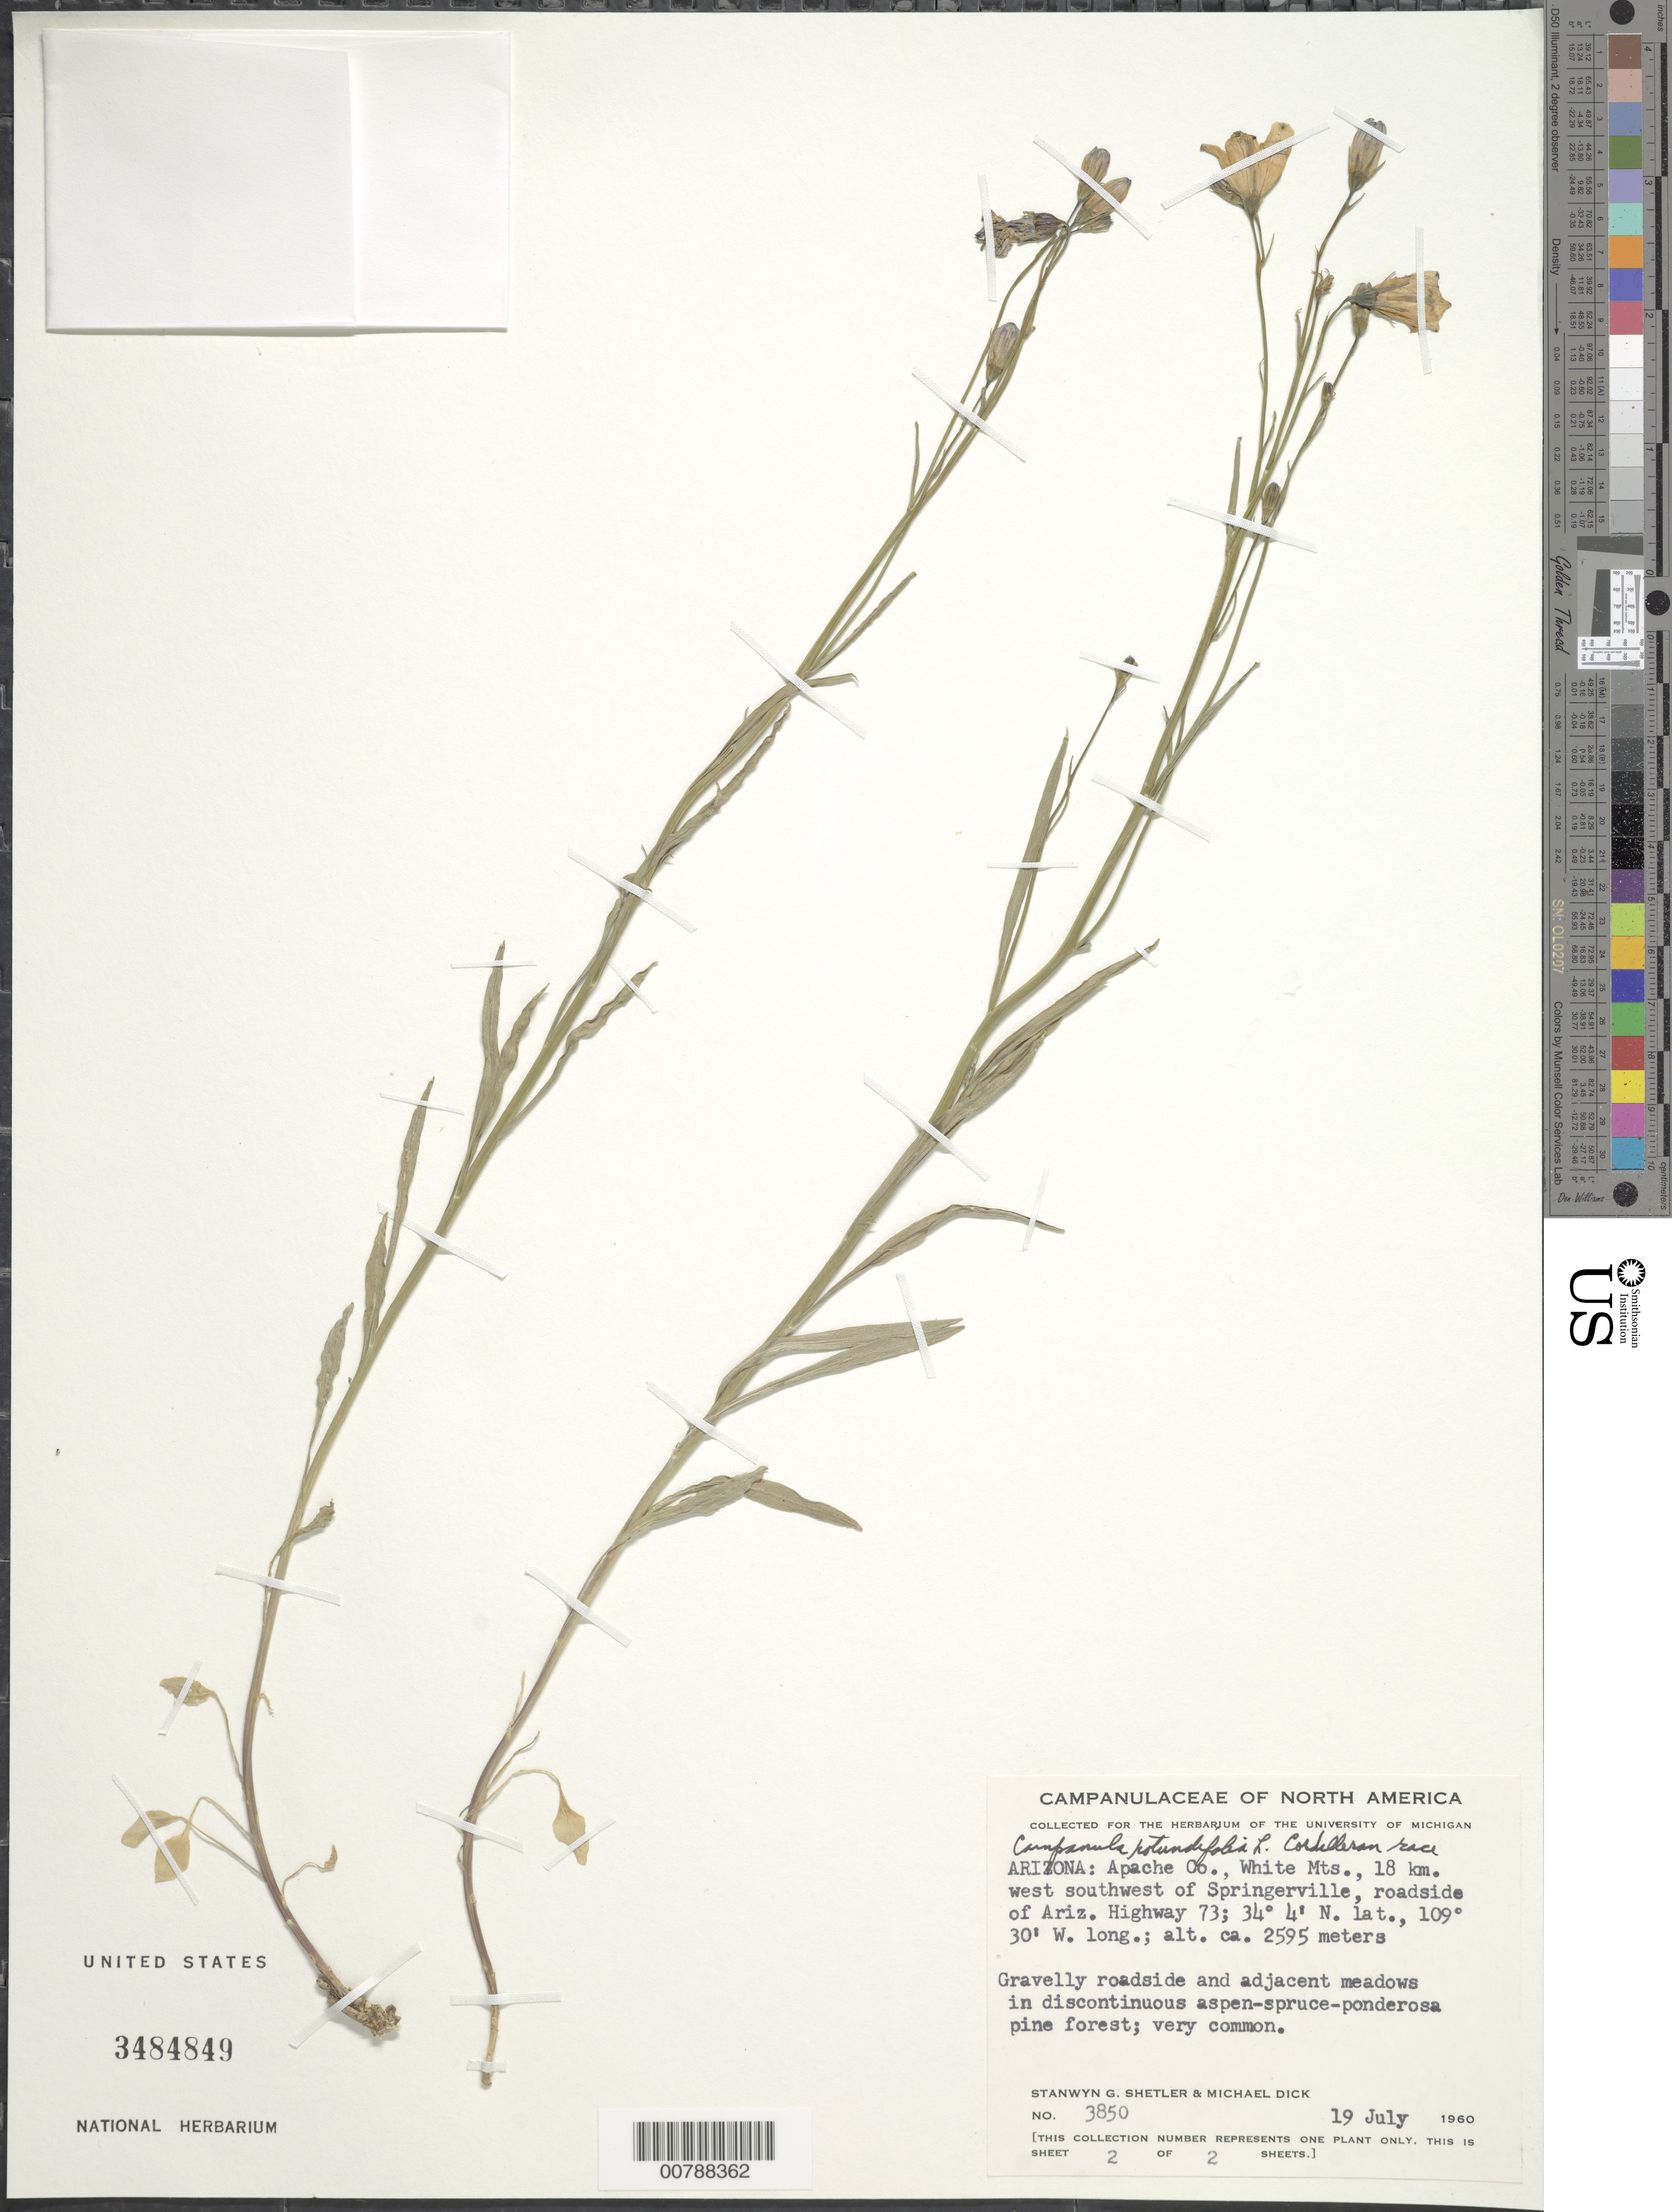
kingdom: Plantae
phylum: Tracheophyta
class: Magnoliopsida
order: Asterales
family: Campanulaceae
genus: Campanula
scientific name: Campanula rotundifolia L. Cordilleran race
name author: L.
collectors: S. Shetler & M. Dick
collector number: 3850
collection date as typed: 19 July 1960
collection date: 1960-07-19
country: United States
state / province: Arizona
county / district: Apache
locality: White Mts., 18 km west southwest of Springerville, roadside of Ariz. Highway 73.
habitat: Gravelly roadside and adjacent meadows in discontinuous aspen-spruce-ponderosa pine forest; very common.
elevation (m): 2595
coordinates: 34 4 N, 109 30 W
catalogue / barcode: US 3484849